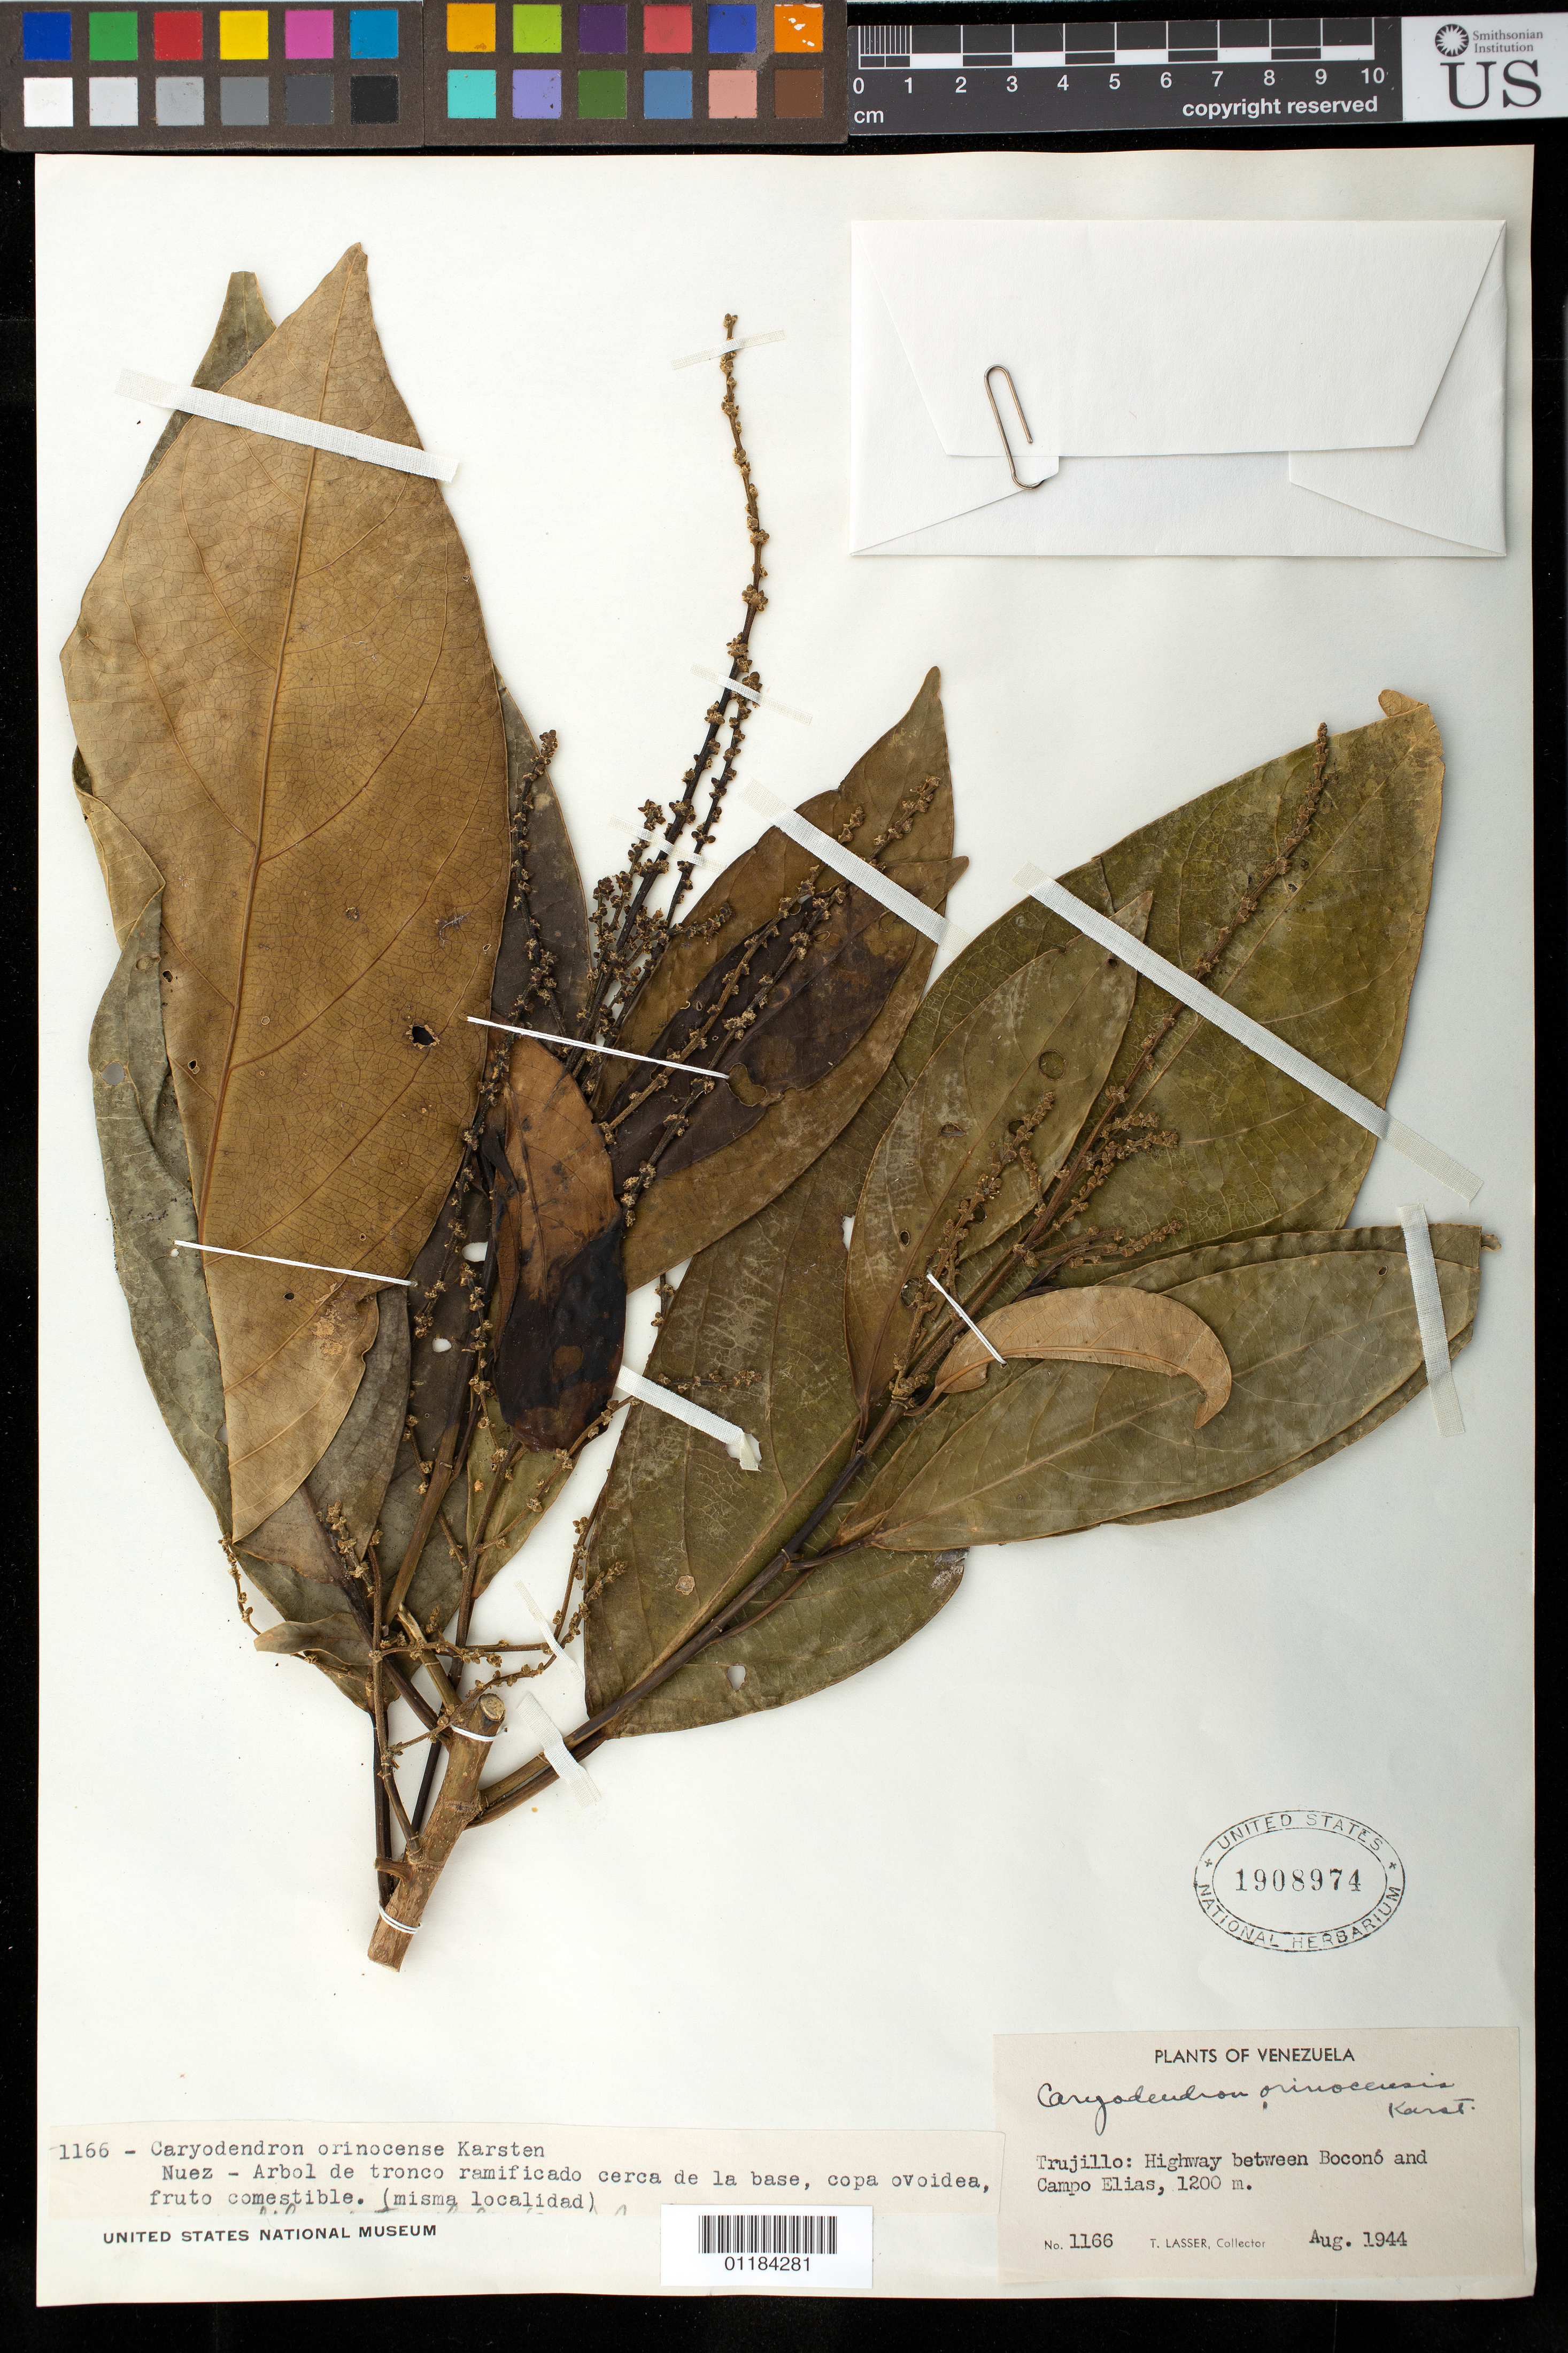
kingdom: Plantae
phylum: Tracheophyta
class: Magnoliopsida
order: Malpighiales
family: Euphorbiaceae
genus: Caryodendron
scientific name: Caryodendron orinocense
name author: H. Karst.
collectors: T. Lasser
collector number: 1166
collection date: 1944-08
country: Venezuela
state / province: Trujillo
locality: Highway between Boconó and Campo Elías.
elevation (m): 1200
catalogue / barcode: US 1908974